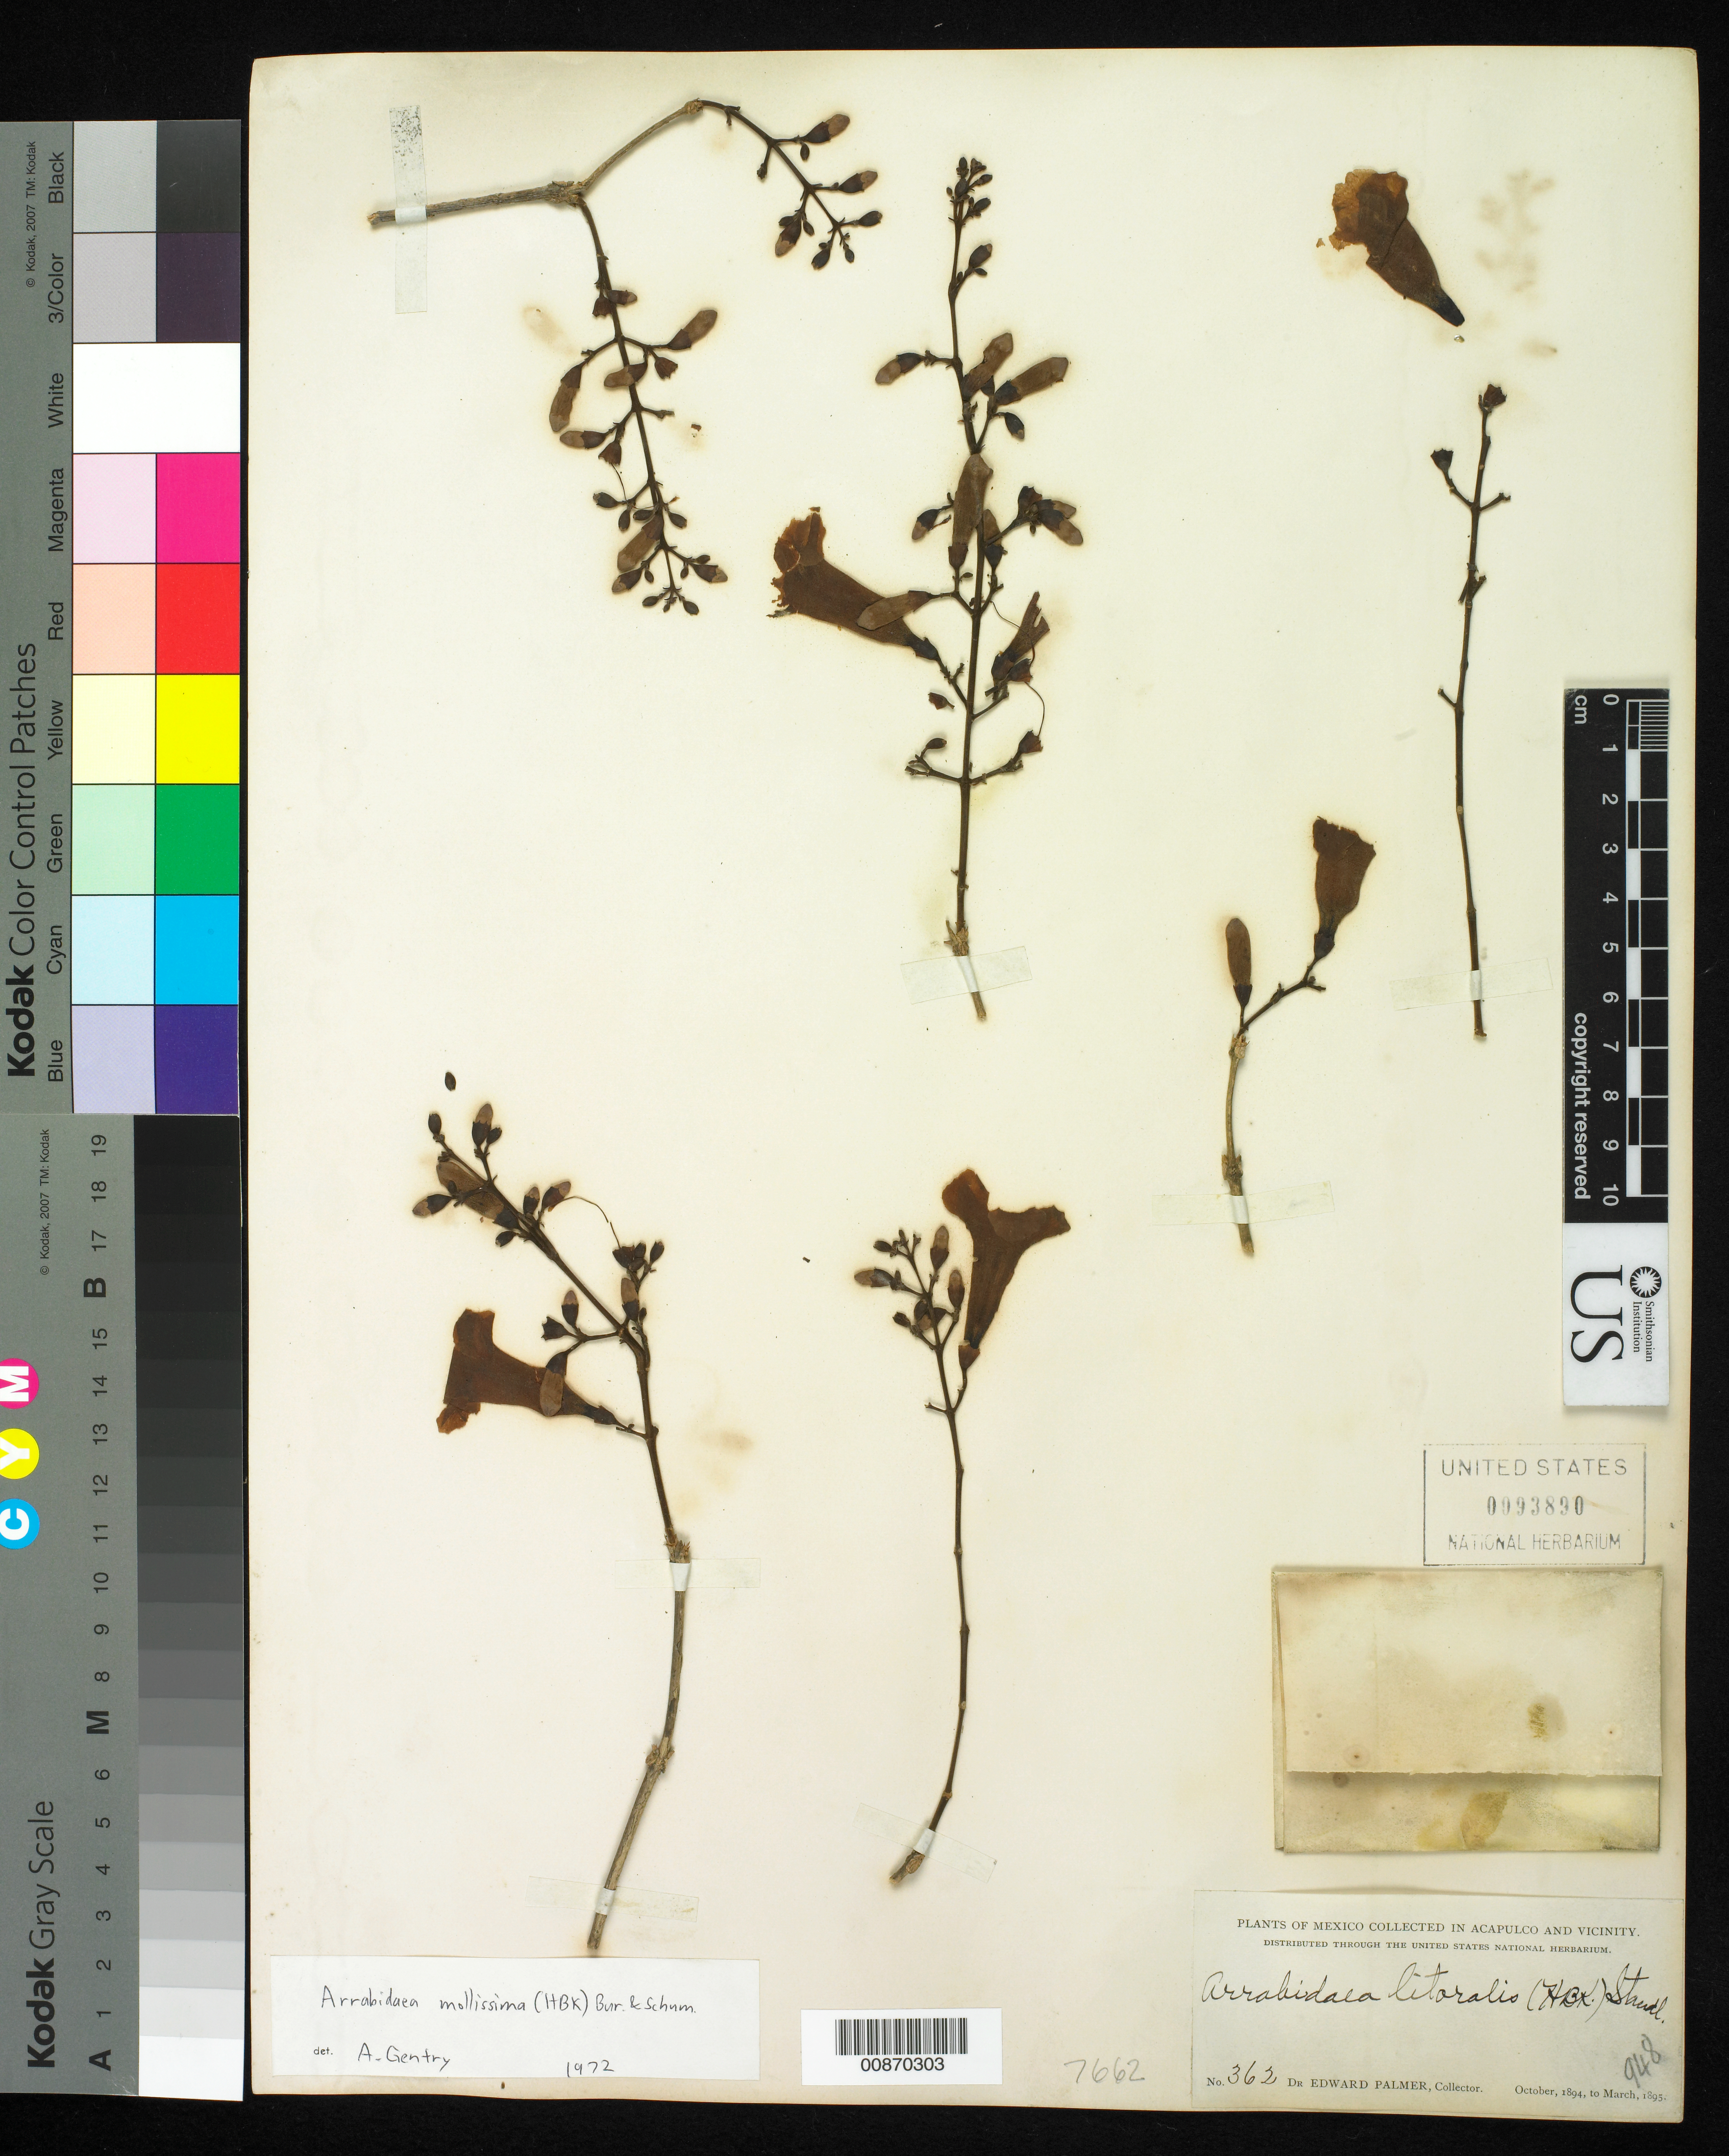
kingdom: Plantae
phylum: Tracheophyta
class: Magnoliopsida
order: Lamiales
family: Bignoniaceae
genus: Arrabidaea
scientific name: Arrabidaea mollissima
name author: (Kunth) Bureau & K. Schum.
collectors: E. Palmer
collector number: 362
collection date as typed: Oct 1894 to -- Mar 1895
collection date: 1894-10/1895-03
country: Mexico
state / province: Guerrero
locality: Acapulco, Guerrero and vicinity.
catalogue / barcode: US 93890